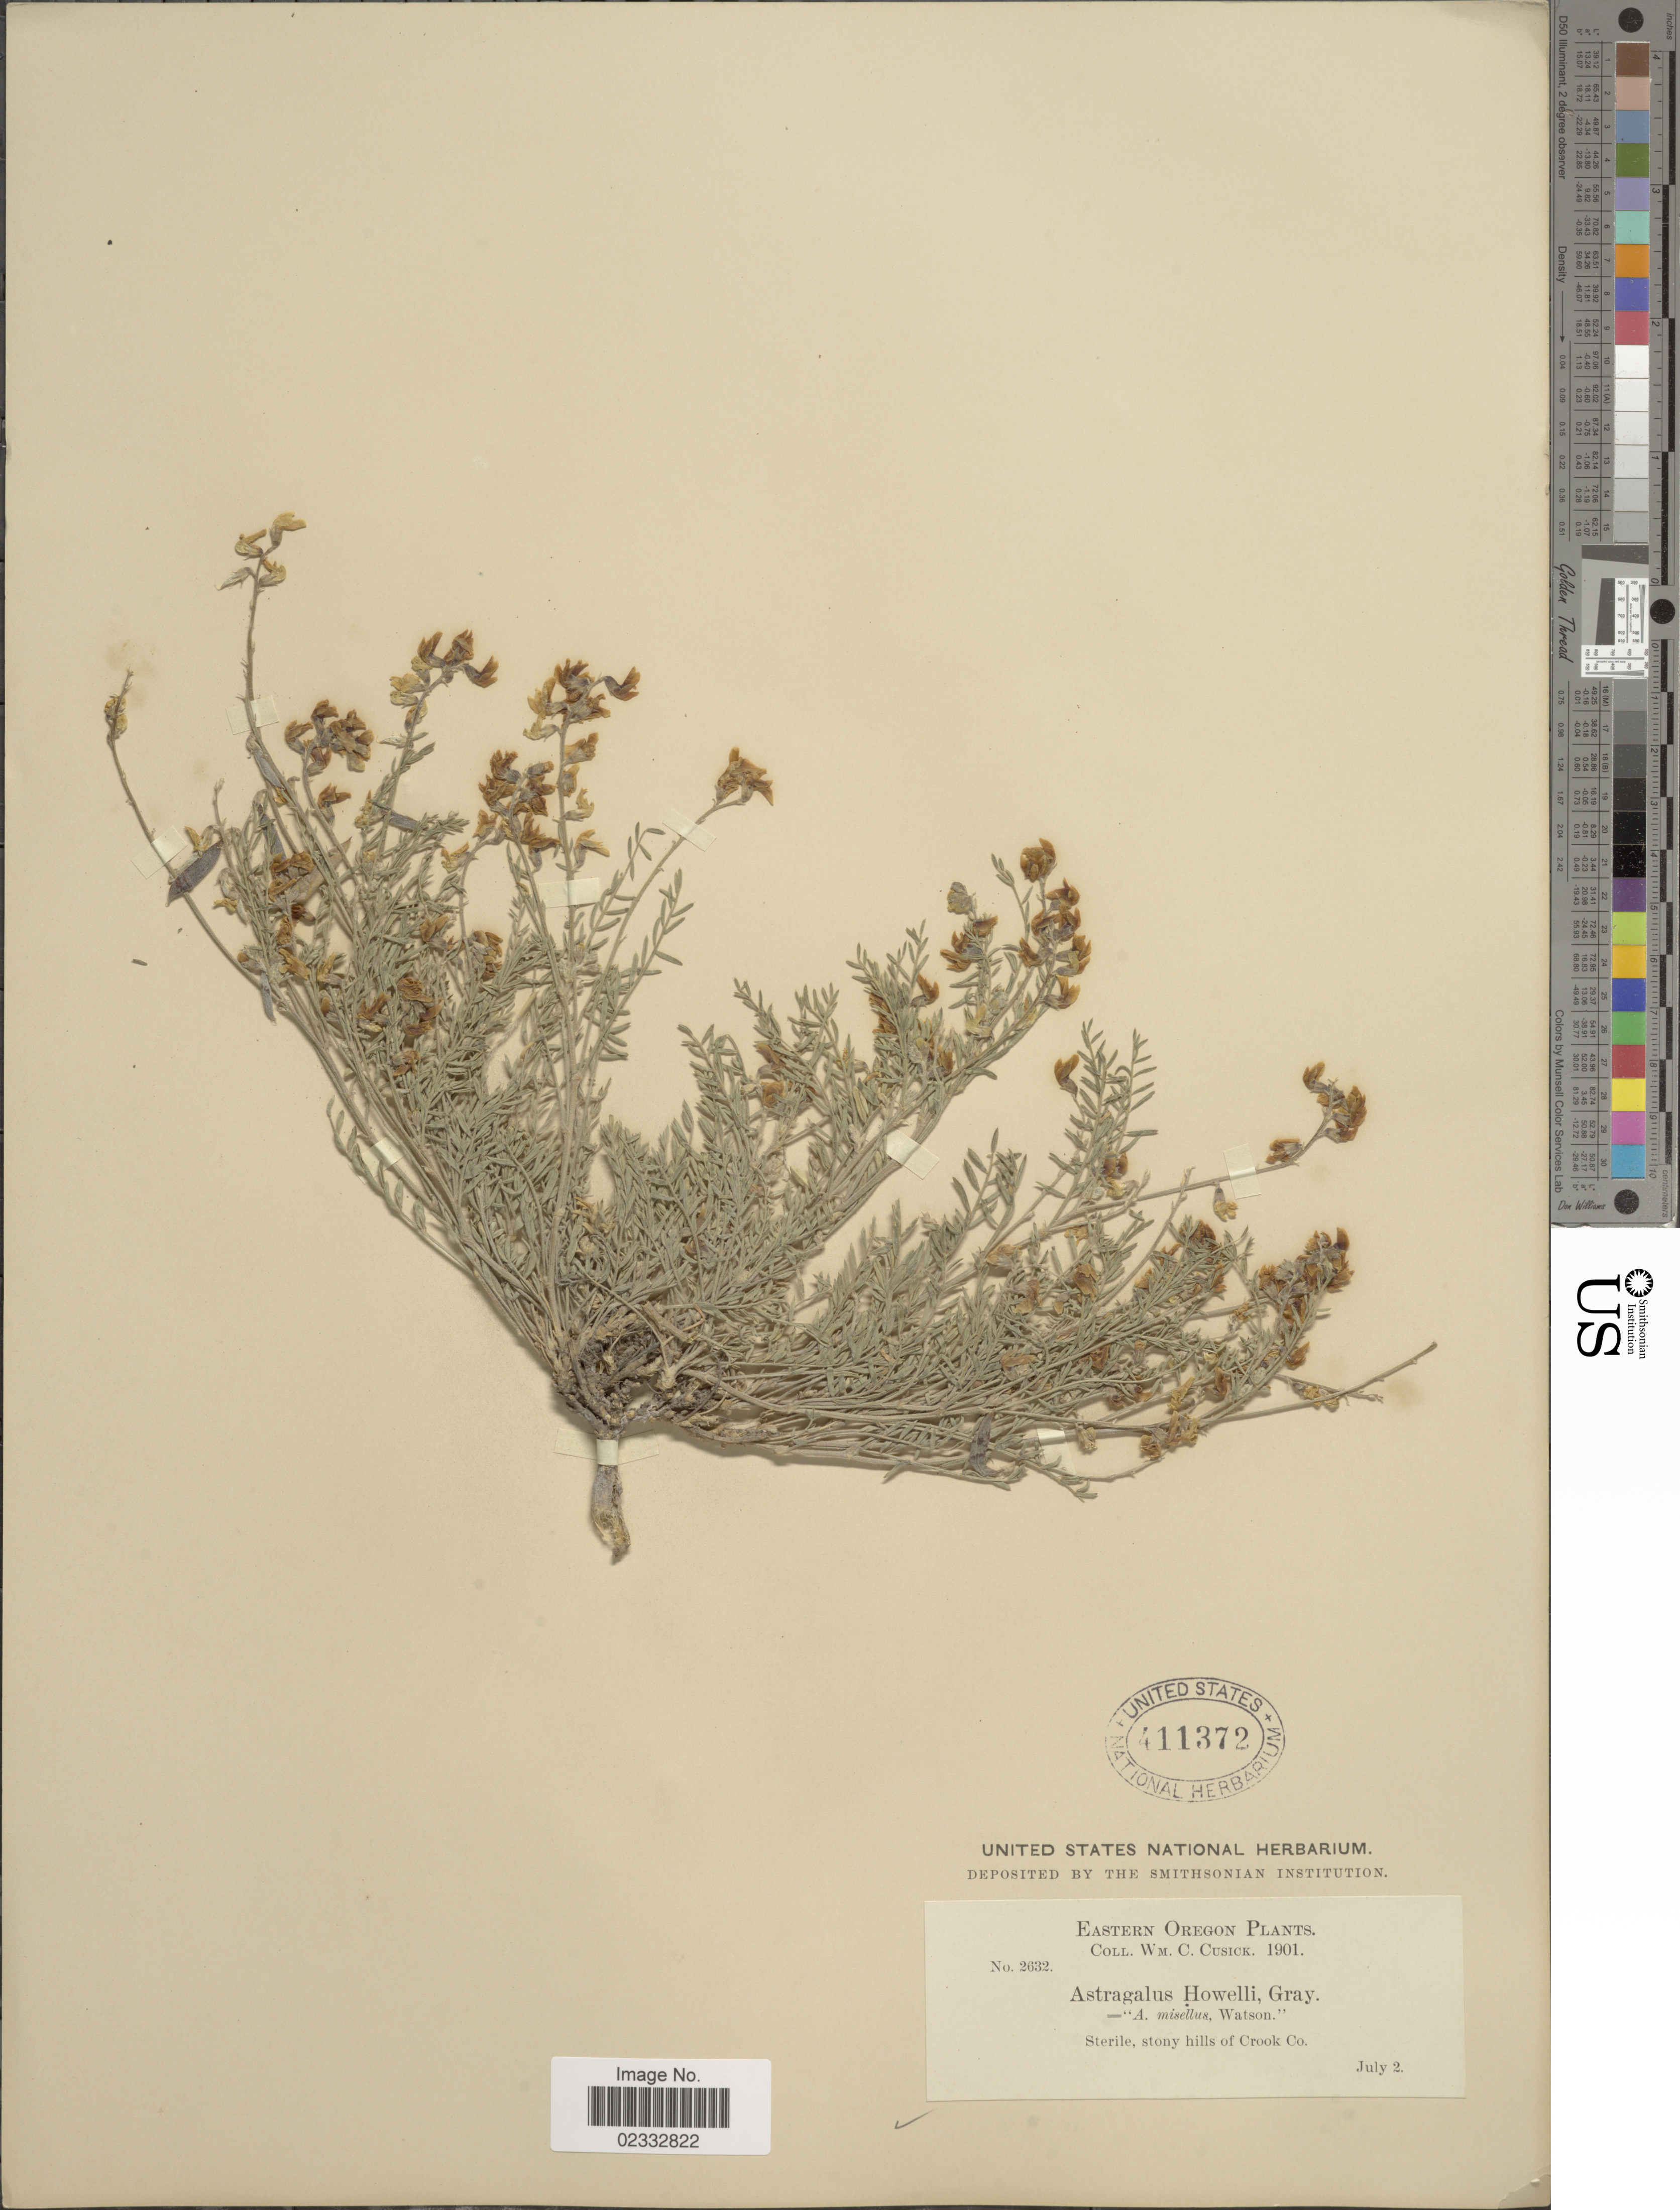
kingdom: Plantae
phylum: Tracheophyta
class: Magnoliopsida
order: Fabales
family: Fabaceae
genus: Astragalus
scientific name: Astragalus misellus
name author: S. Watson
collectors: W. C. Cusick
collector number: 2632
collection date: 1901-07-02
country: United States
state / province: Oregon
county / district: Crook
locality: Eastern Oregon, Sterile, stony hills of Crook Co.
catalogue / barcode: US 411372